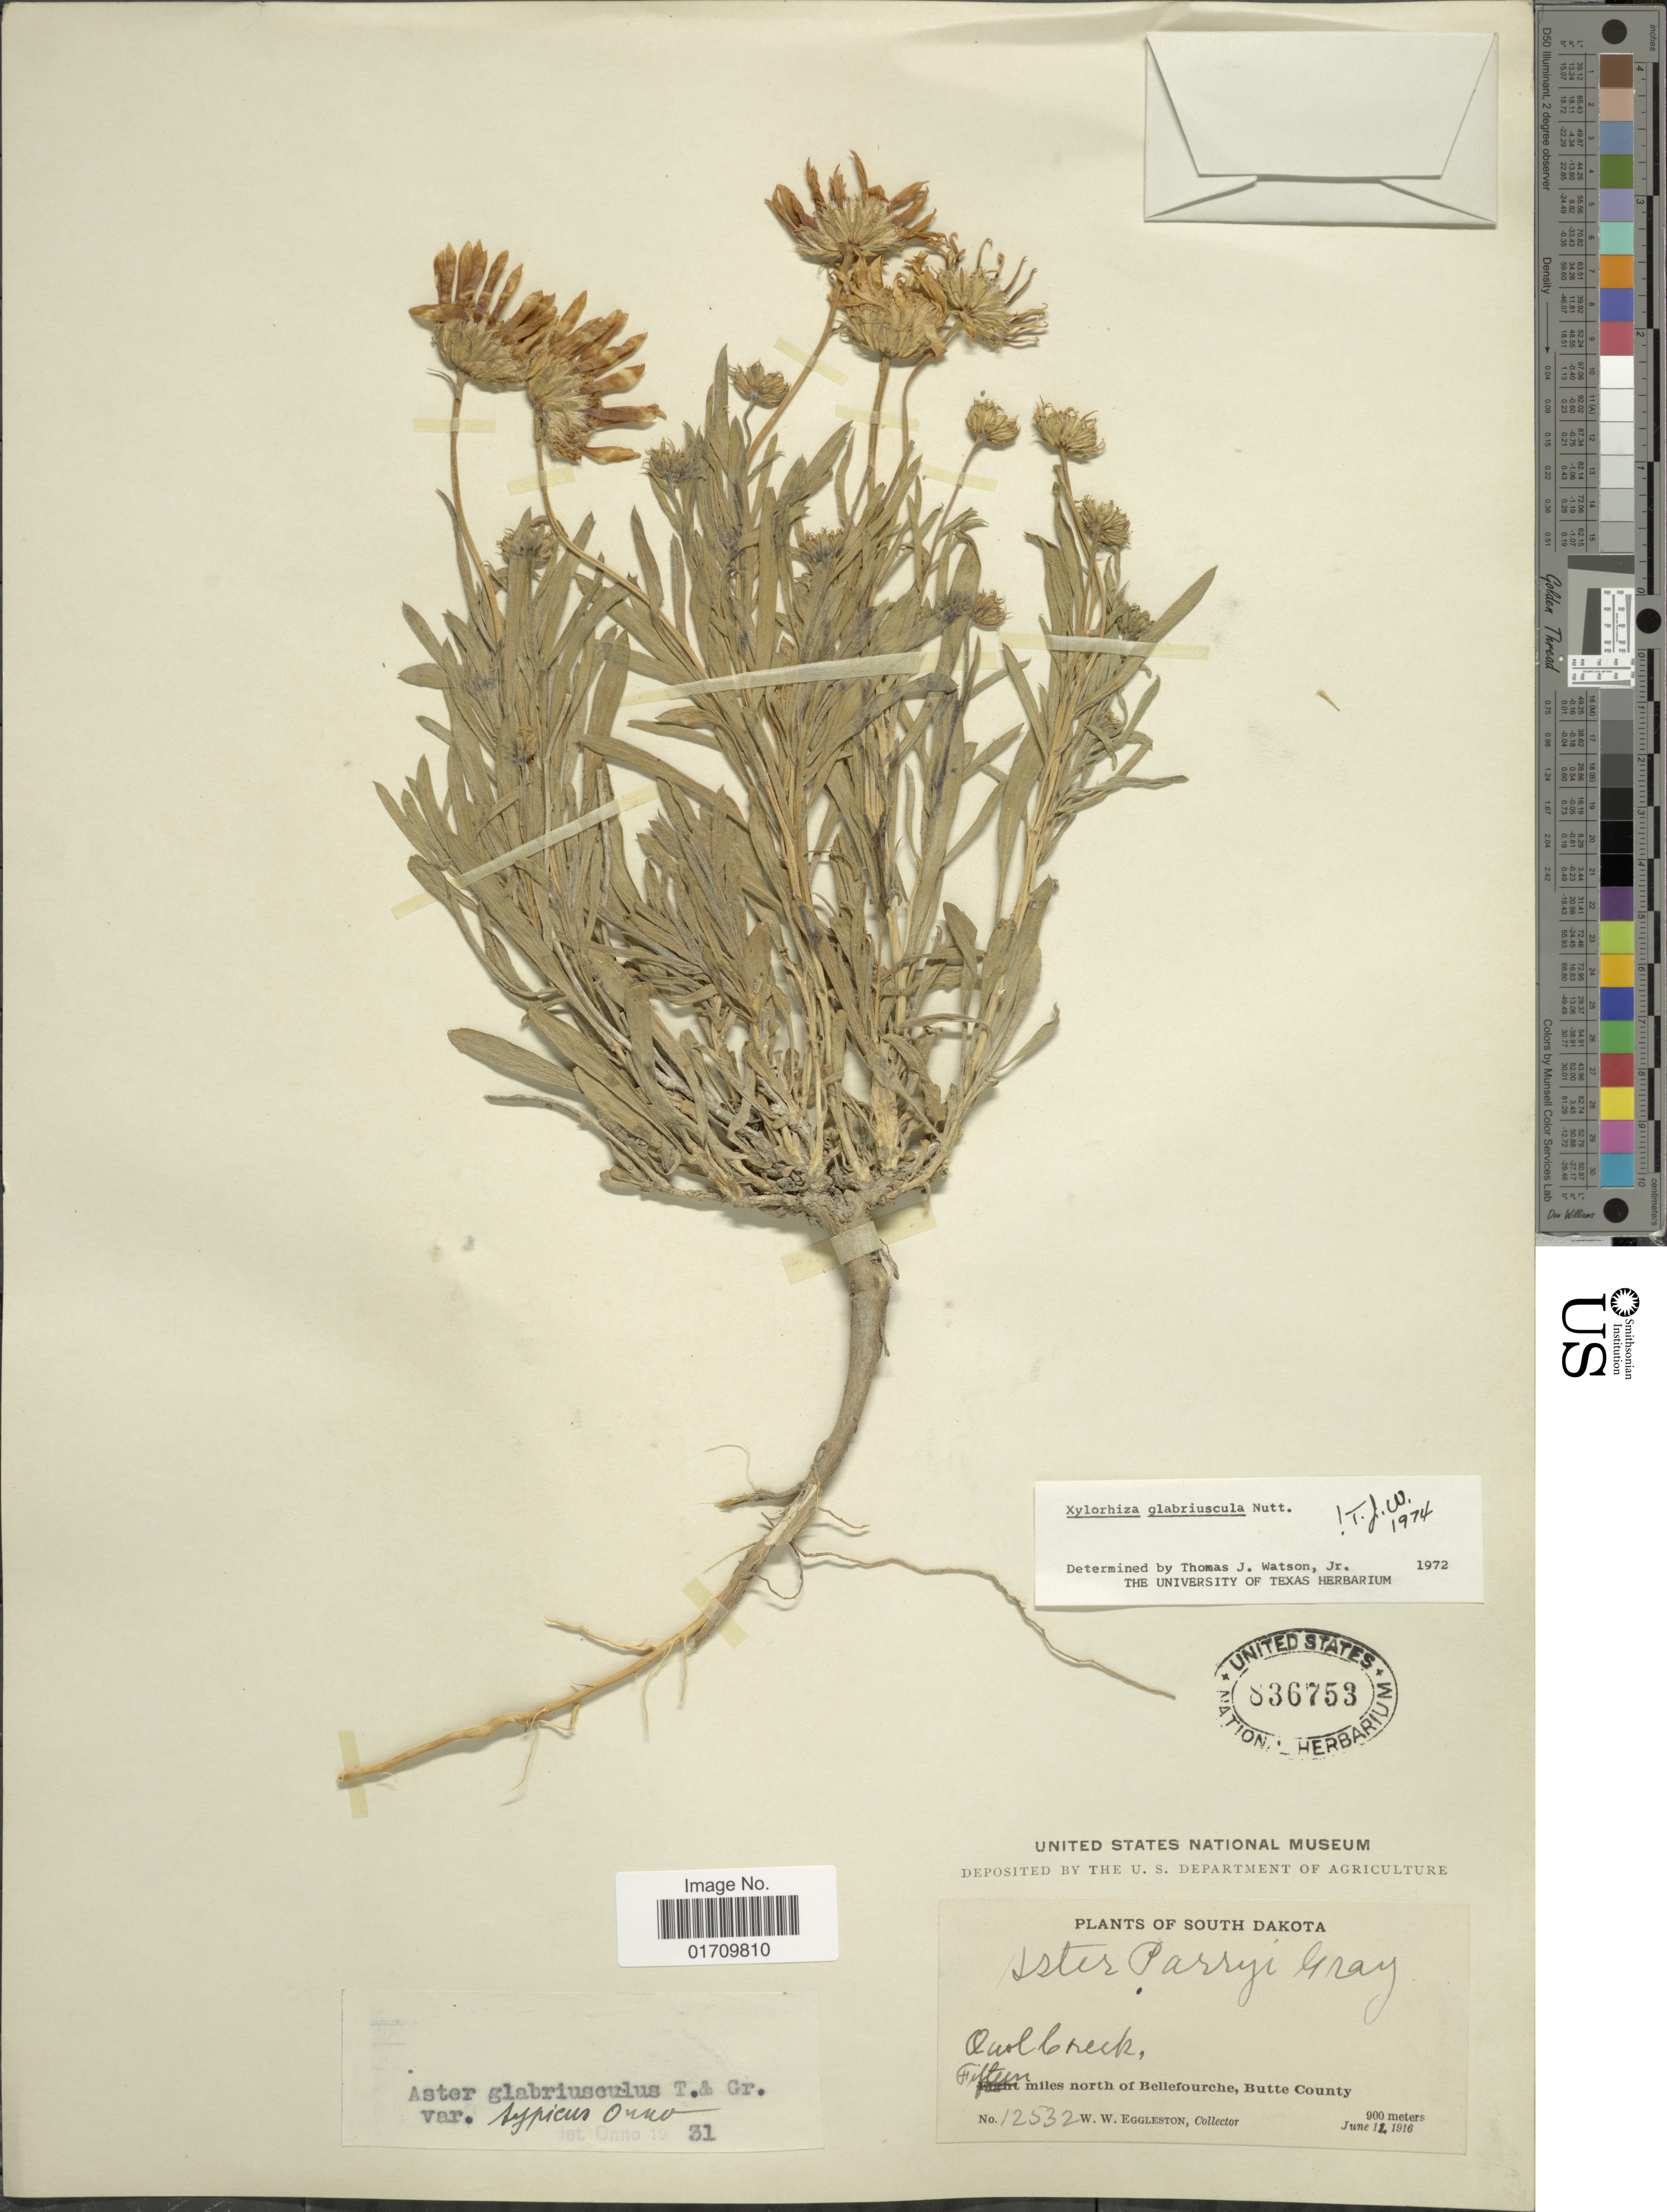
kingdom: Plantae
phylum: Tracheophyta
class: Magnoliopsida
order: Asterales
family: Asteraceae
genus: Xylorhiza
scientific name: Xylorhiza glabriuscula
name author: Nutt.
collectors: W. W. Eggleston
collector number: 12532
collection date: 1916-06-12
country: United States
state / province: South Dakota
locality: Quol Creek, fifteen miles north of Bellefourche, Butte County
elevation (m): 900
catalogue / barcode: US 836753